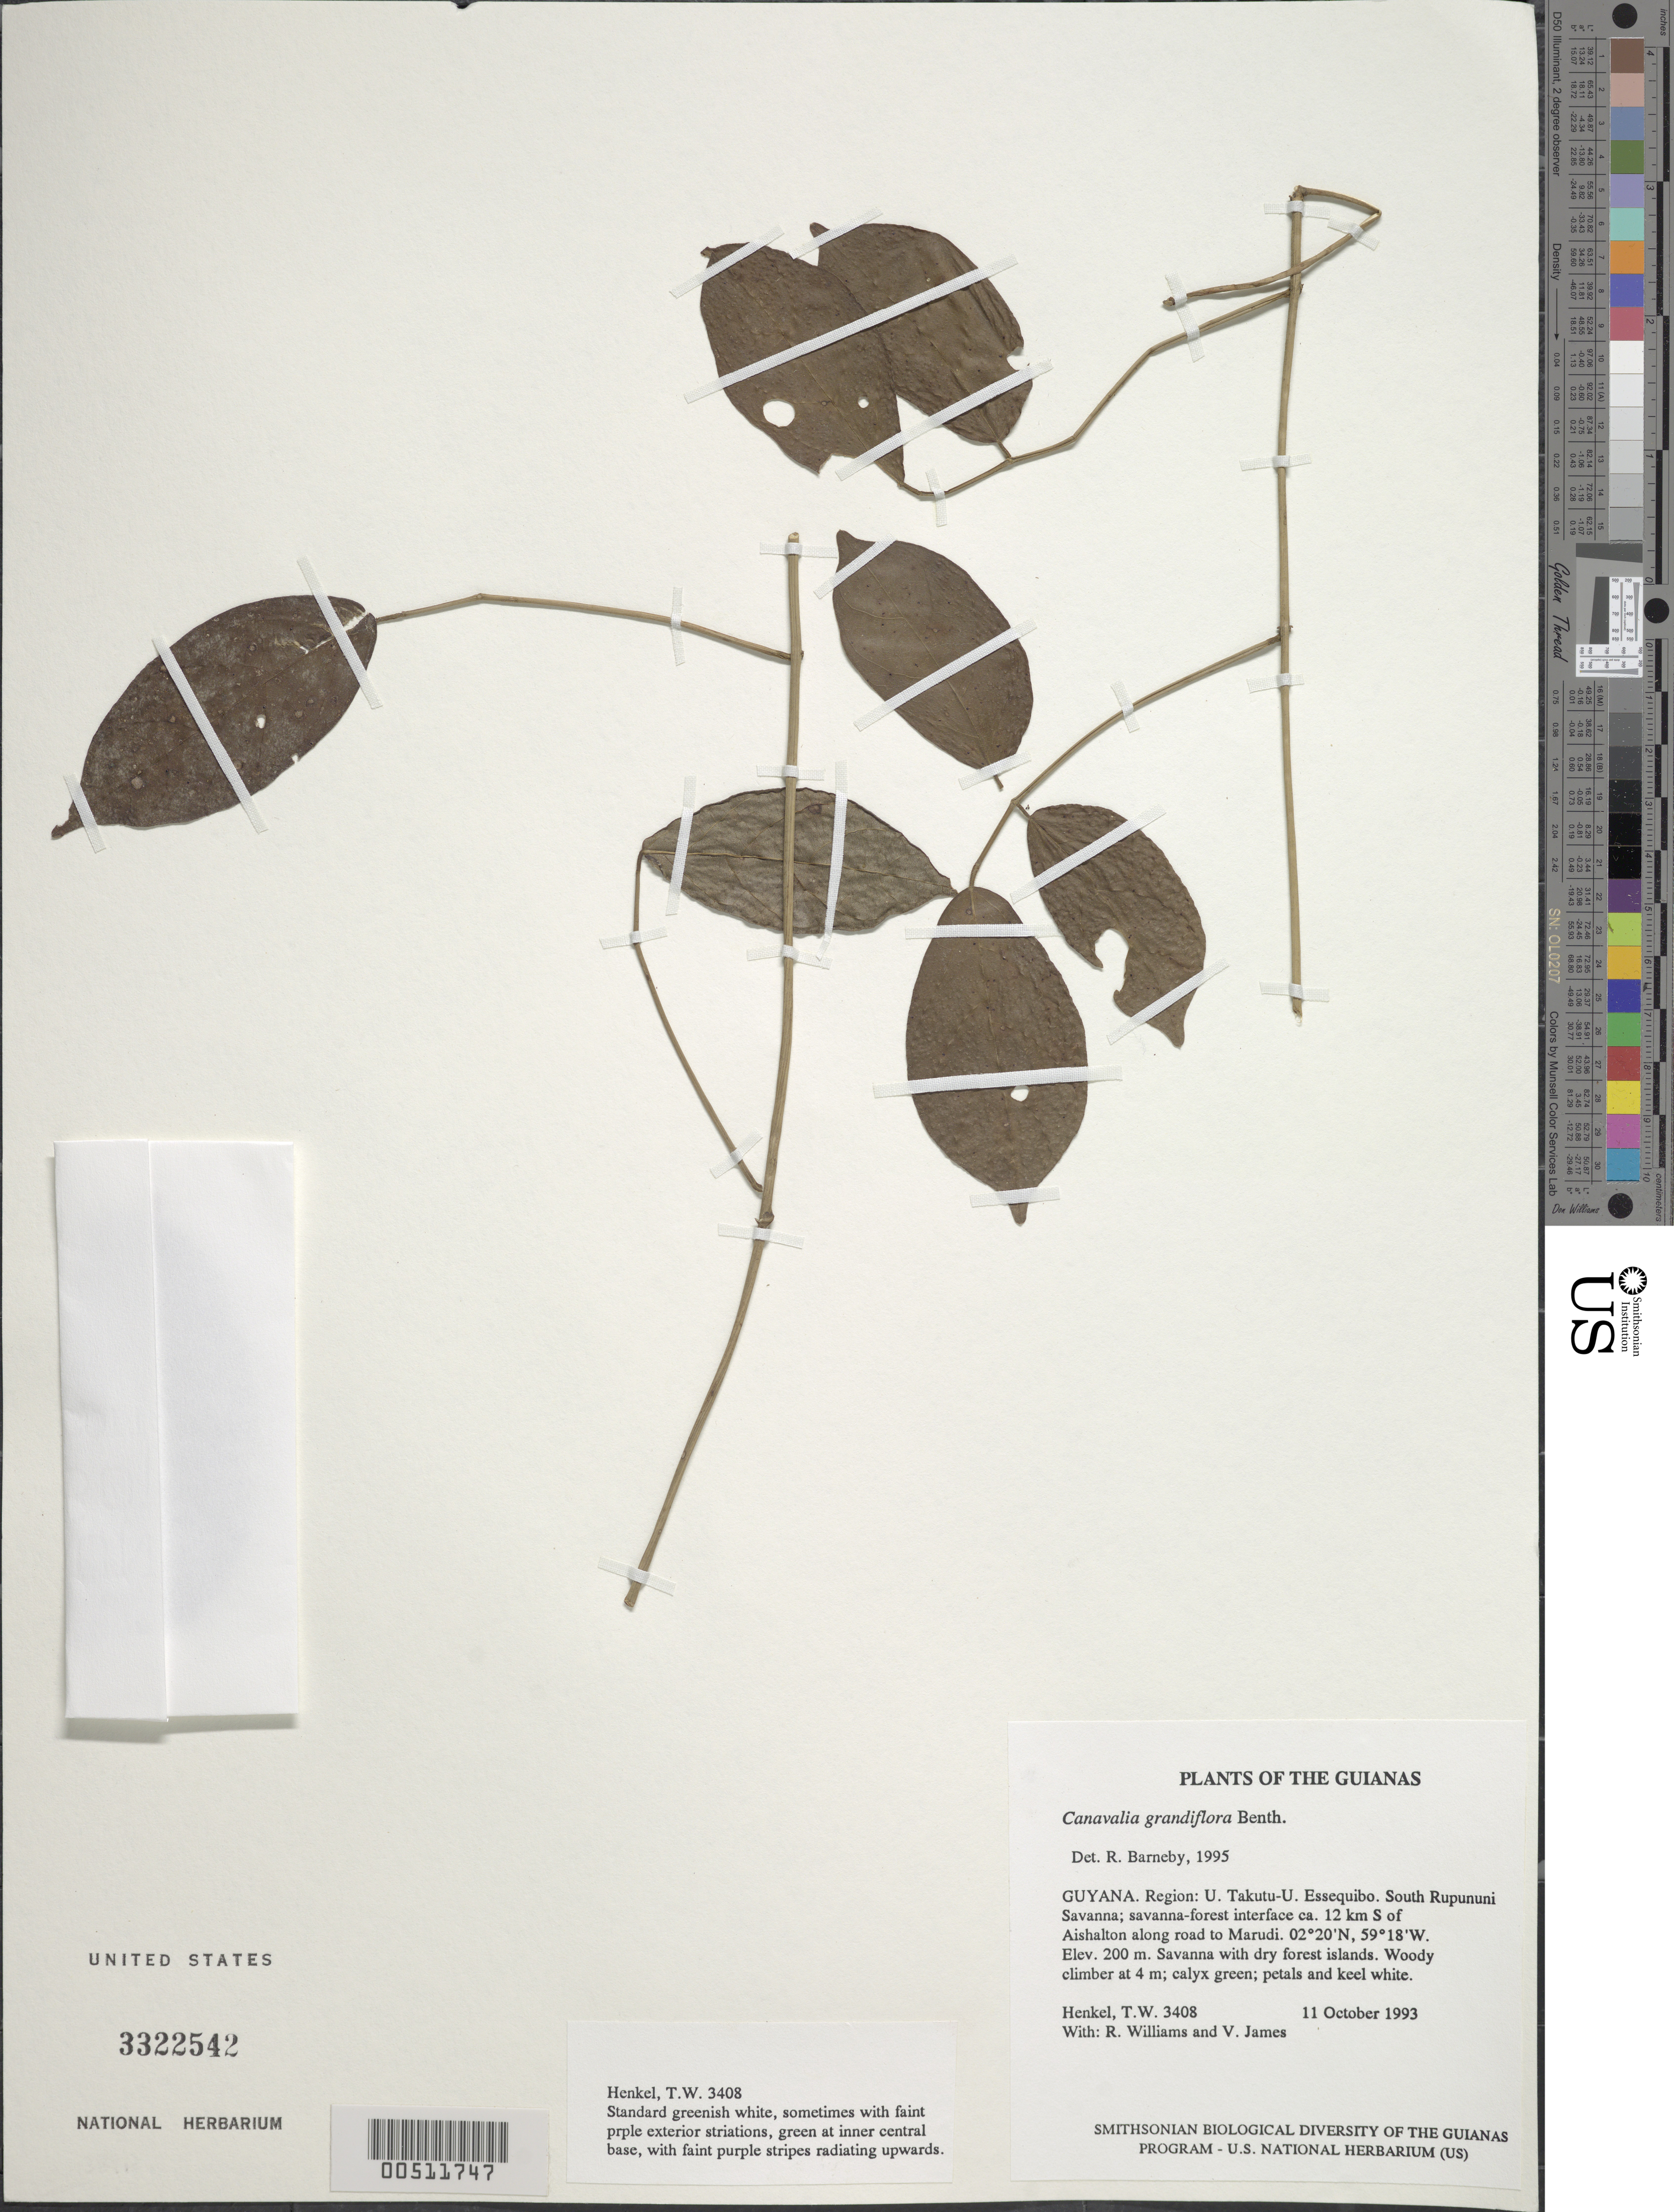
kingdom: Plantae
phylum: Tracheophyta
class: Magnoliopsida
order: Fabales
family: Fabaceae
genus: Canavalia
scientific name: Canavalia grandiflora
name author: Benth.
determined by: Barneby, Rupert C., (NY)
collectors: T. Henkel, R. Williams & V. James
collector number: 3408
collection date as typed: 11 October 1993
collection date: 1993-10-11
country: Guyana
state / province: U. Takutu-U. Essequibo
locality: South Rupununi Savanna; savanna-forest interface ca. 12 km S of Aishalton along road to Marudi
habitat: Savanna with dry forest islands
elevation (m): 200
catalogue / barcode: US 3322542